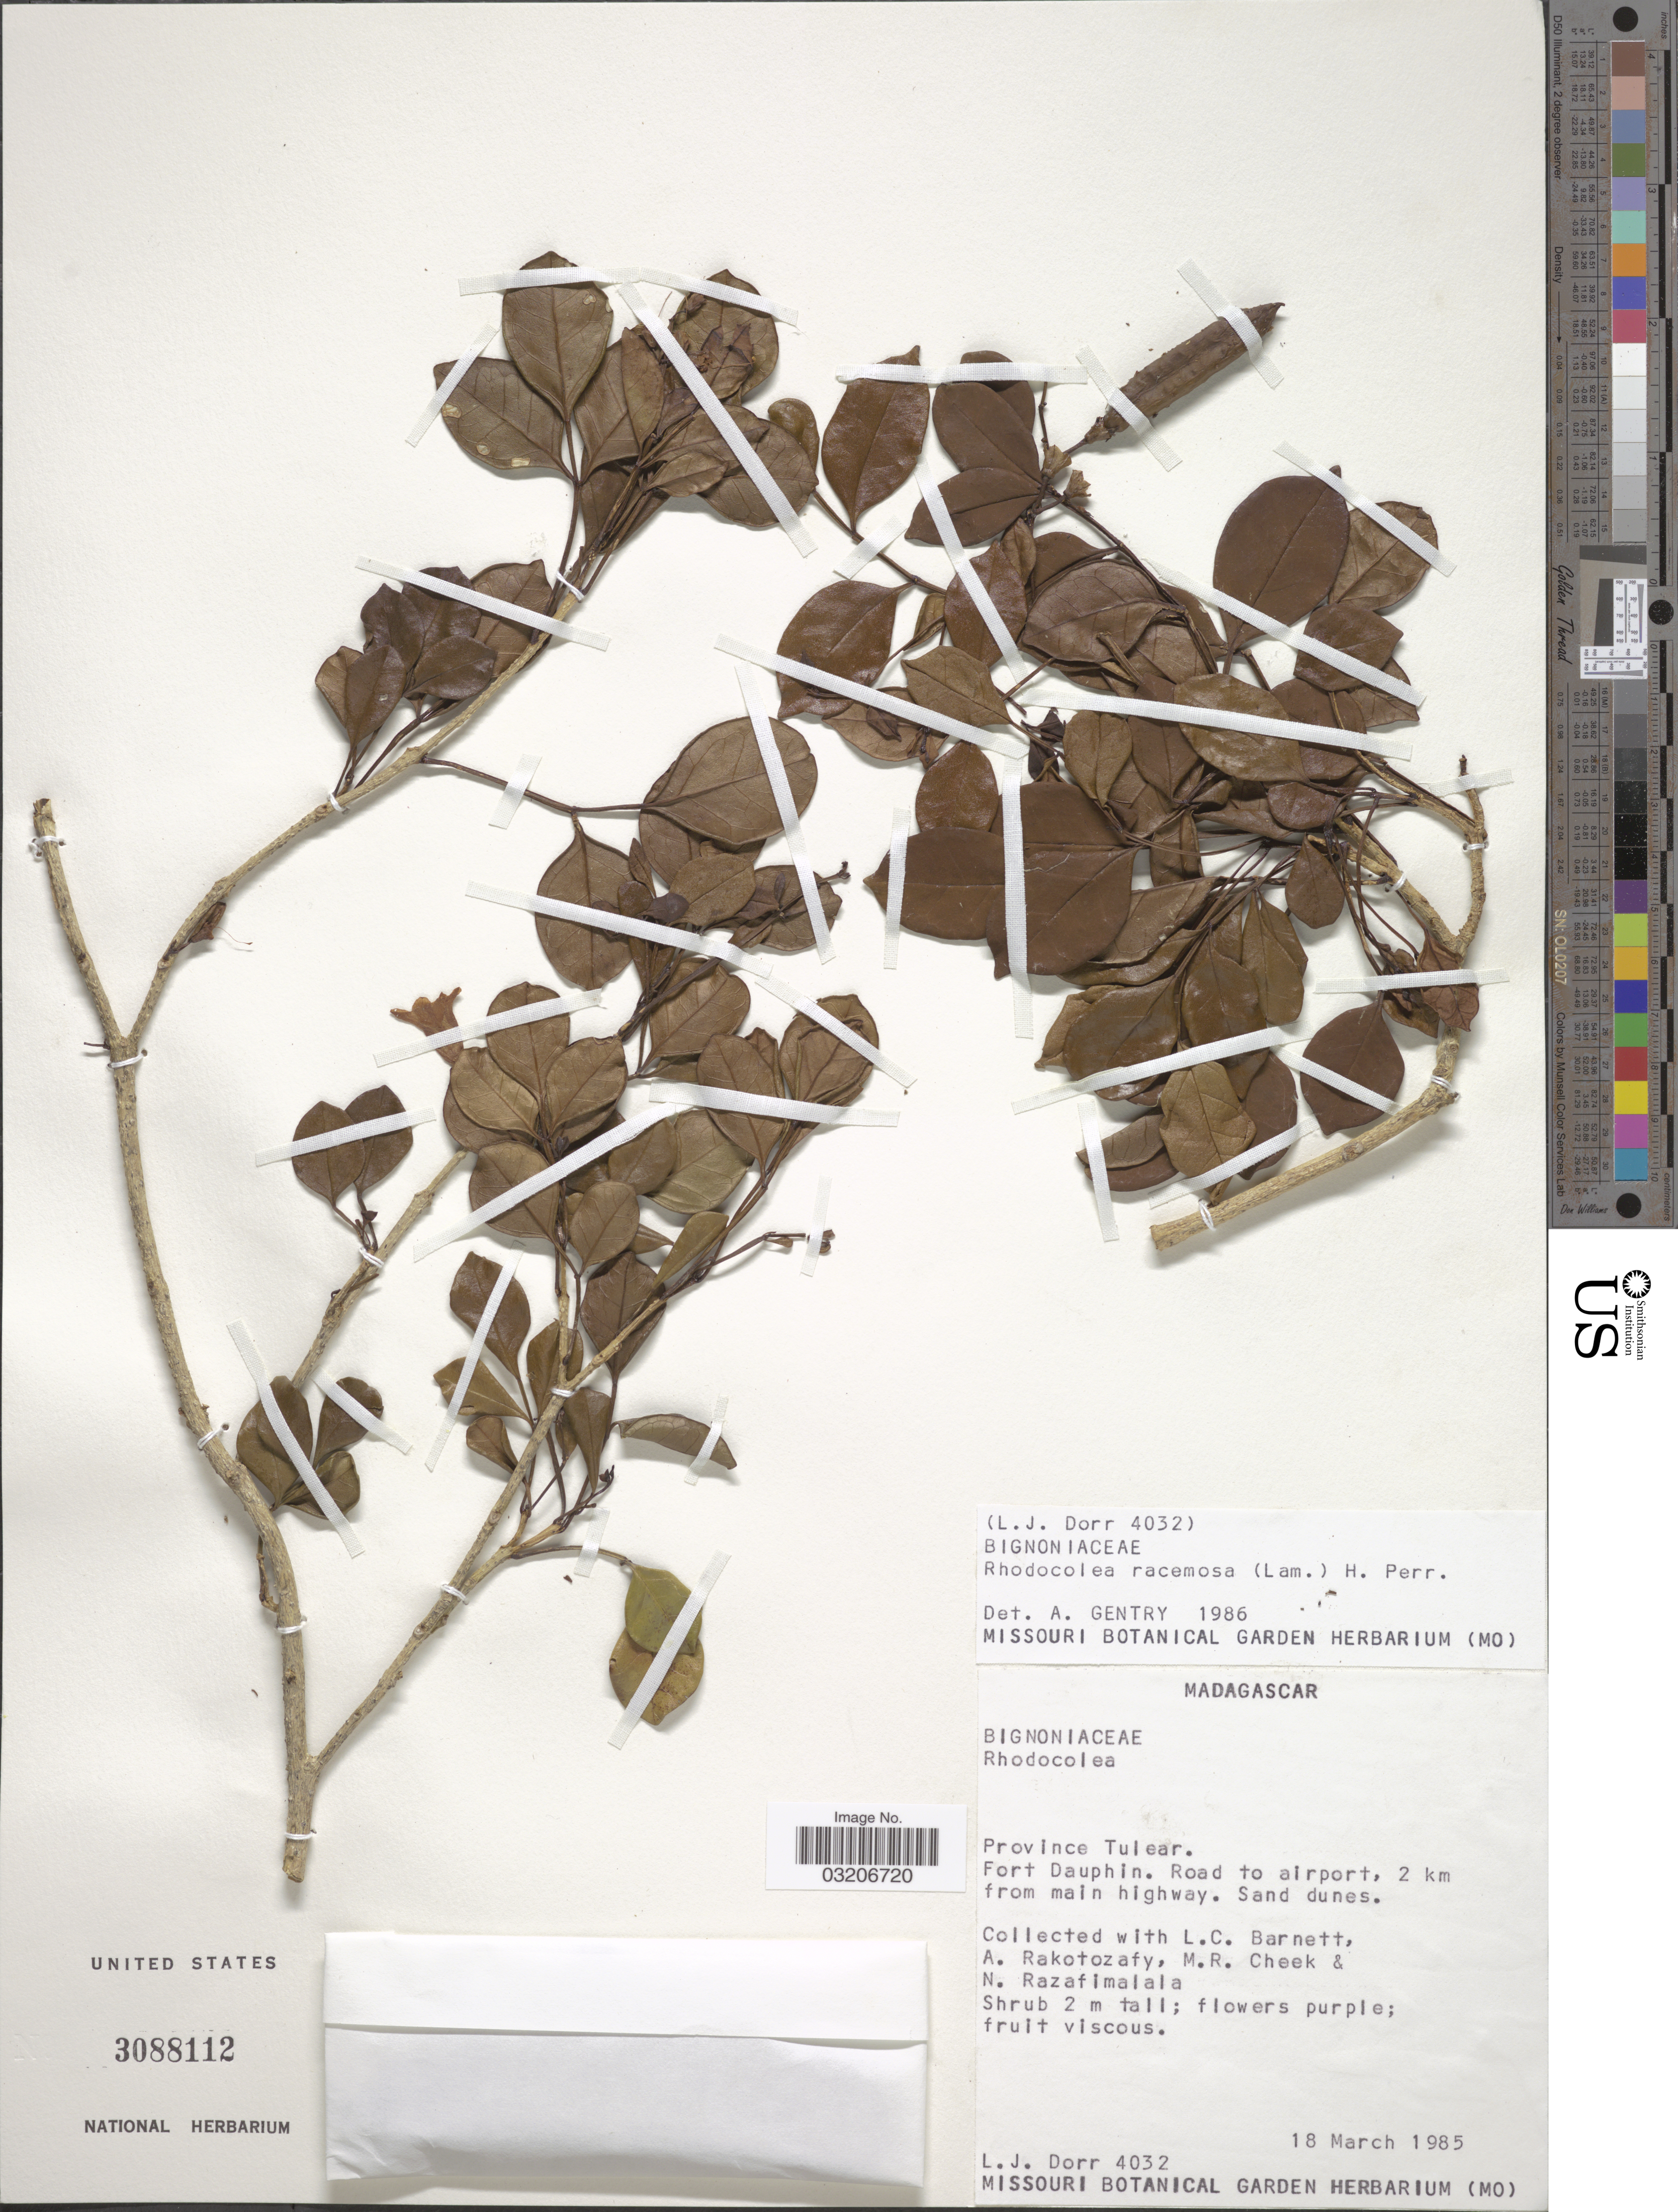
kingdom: Plantae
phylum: Tracheophyta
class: Magnoliopsida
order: Lamiales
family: Bignoniaceae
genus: Rhodocolea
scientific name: Rhodocolea racemosa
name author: (Lam.) H. Perrier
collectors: L. J. Dorr, L. C. Barnett, A. Rakotozafy, M. Cheek & N. Razafimalala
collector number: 4032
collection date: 1985-03-18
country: Madagascar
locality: Province Tulear. Fort Dauphin. Road to airport, 2 km from main highway. Sand dunes.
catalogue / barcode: US 3088112